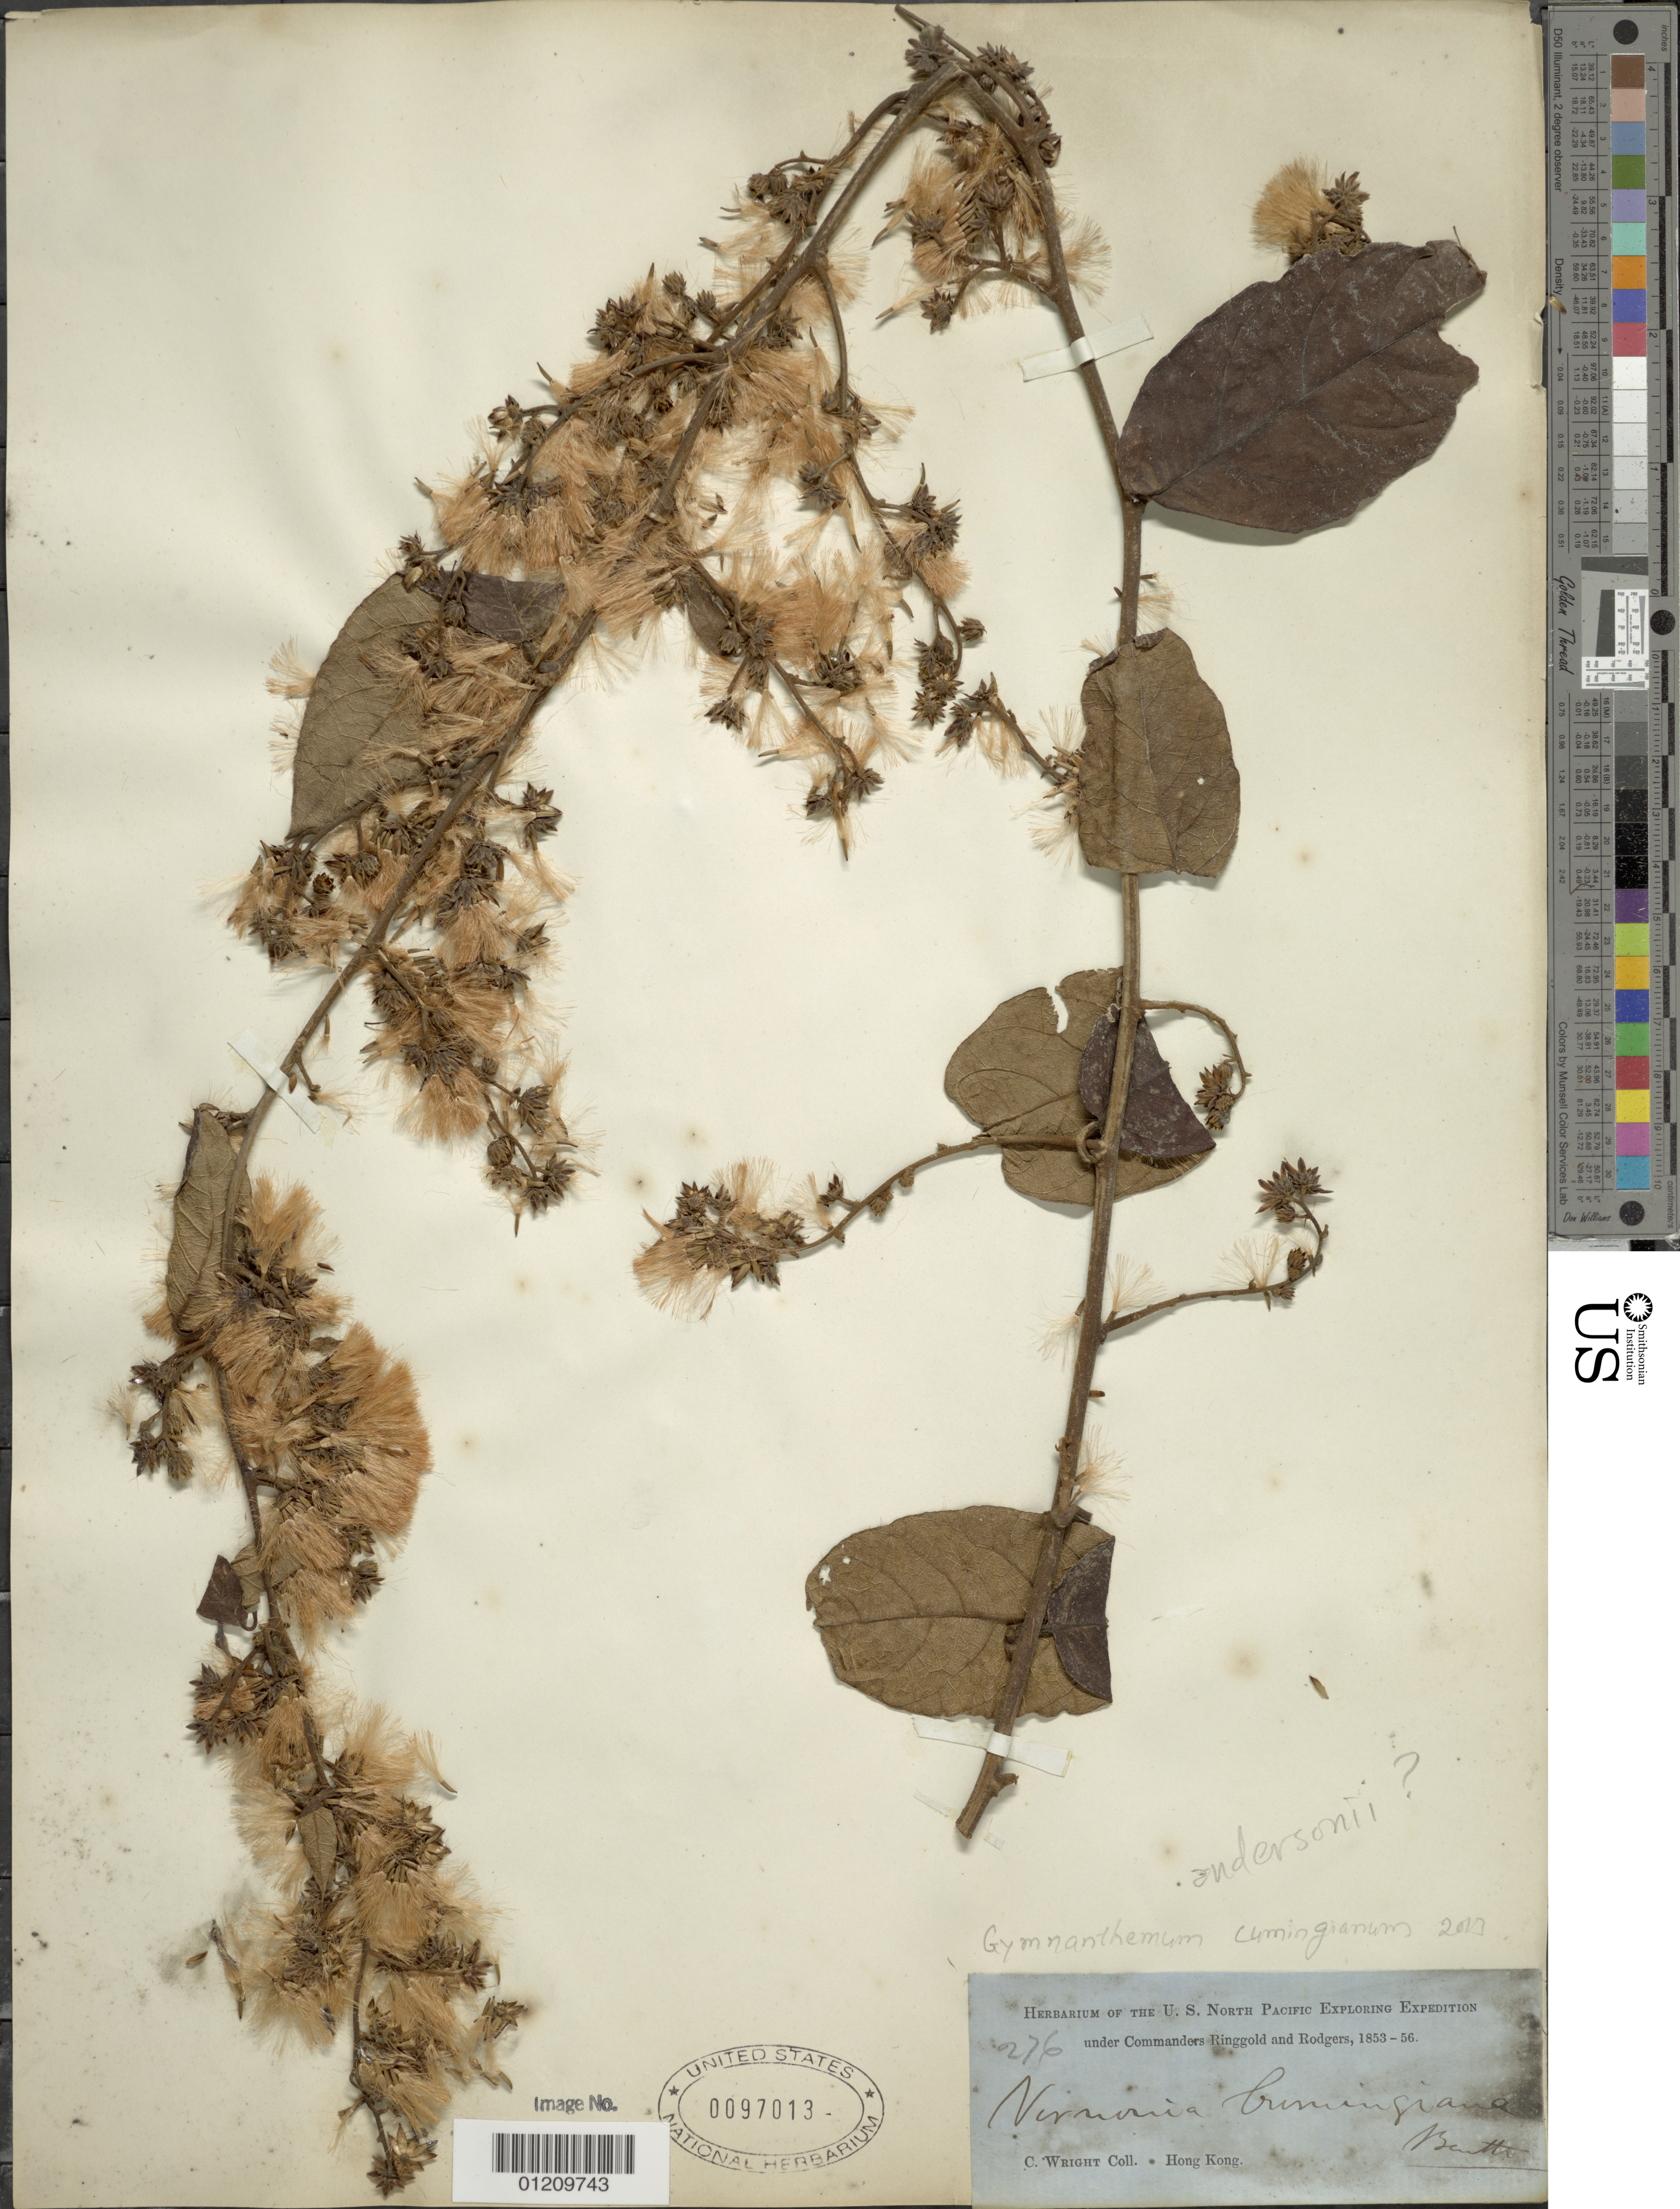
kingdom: Plantae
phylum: Tracheophyta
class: Magnoliopsida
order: Asterales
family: Asteraceae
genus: Decaneuropsis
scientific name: Decaneuropsis cumingiana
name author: (Benth.) H. Rob. & Skvarla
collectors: C. Wright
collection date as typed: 1853 to -- -- 1856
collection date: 1853/1856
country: China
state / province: Hong Kong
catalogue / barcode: US 97013